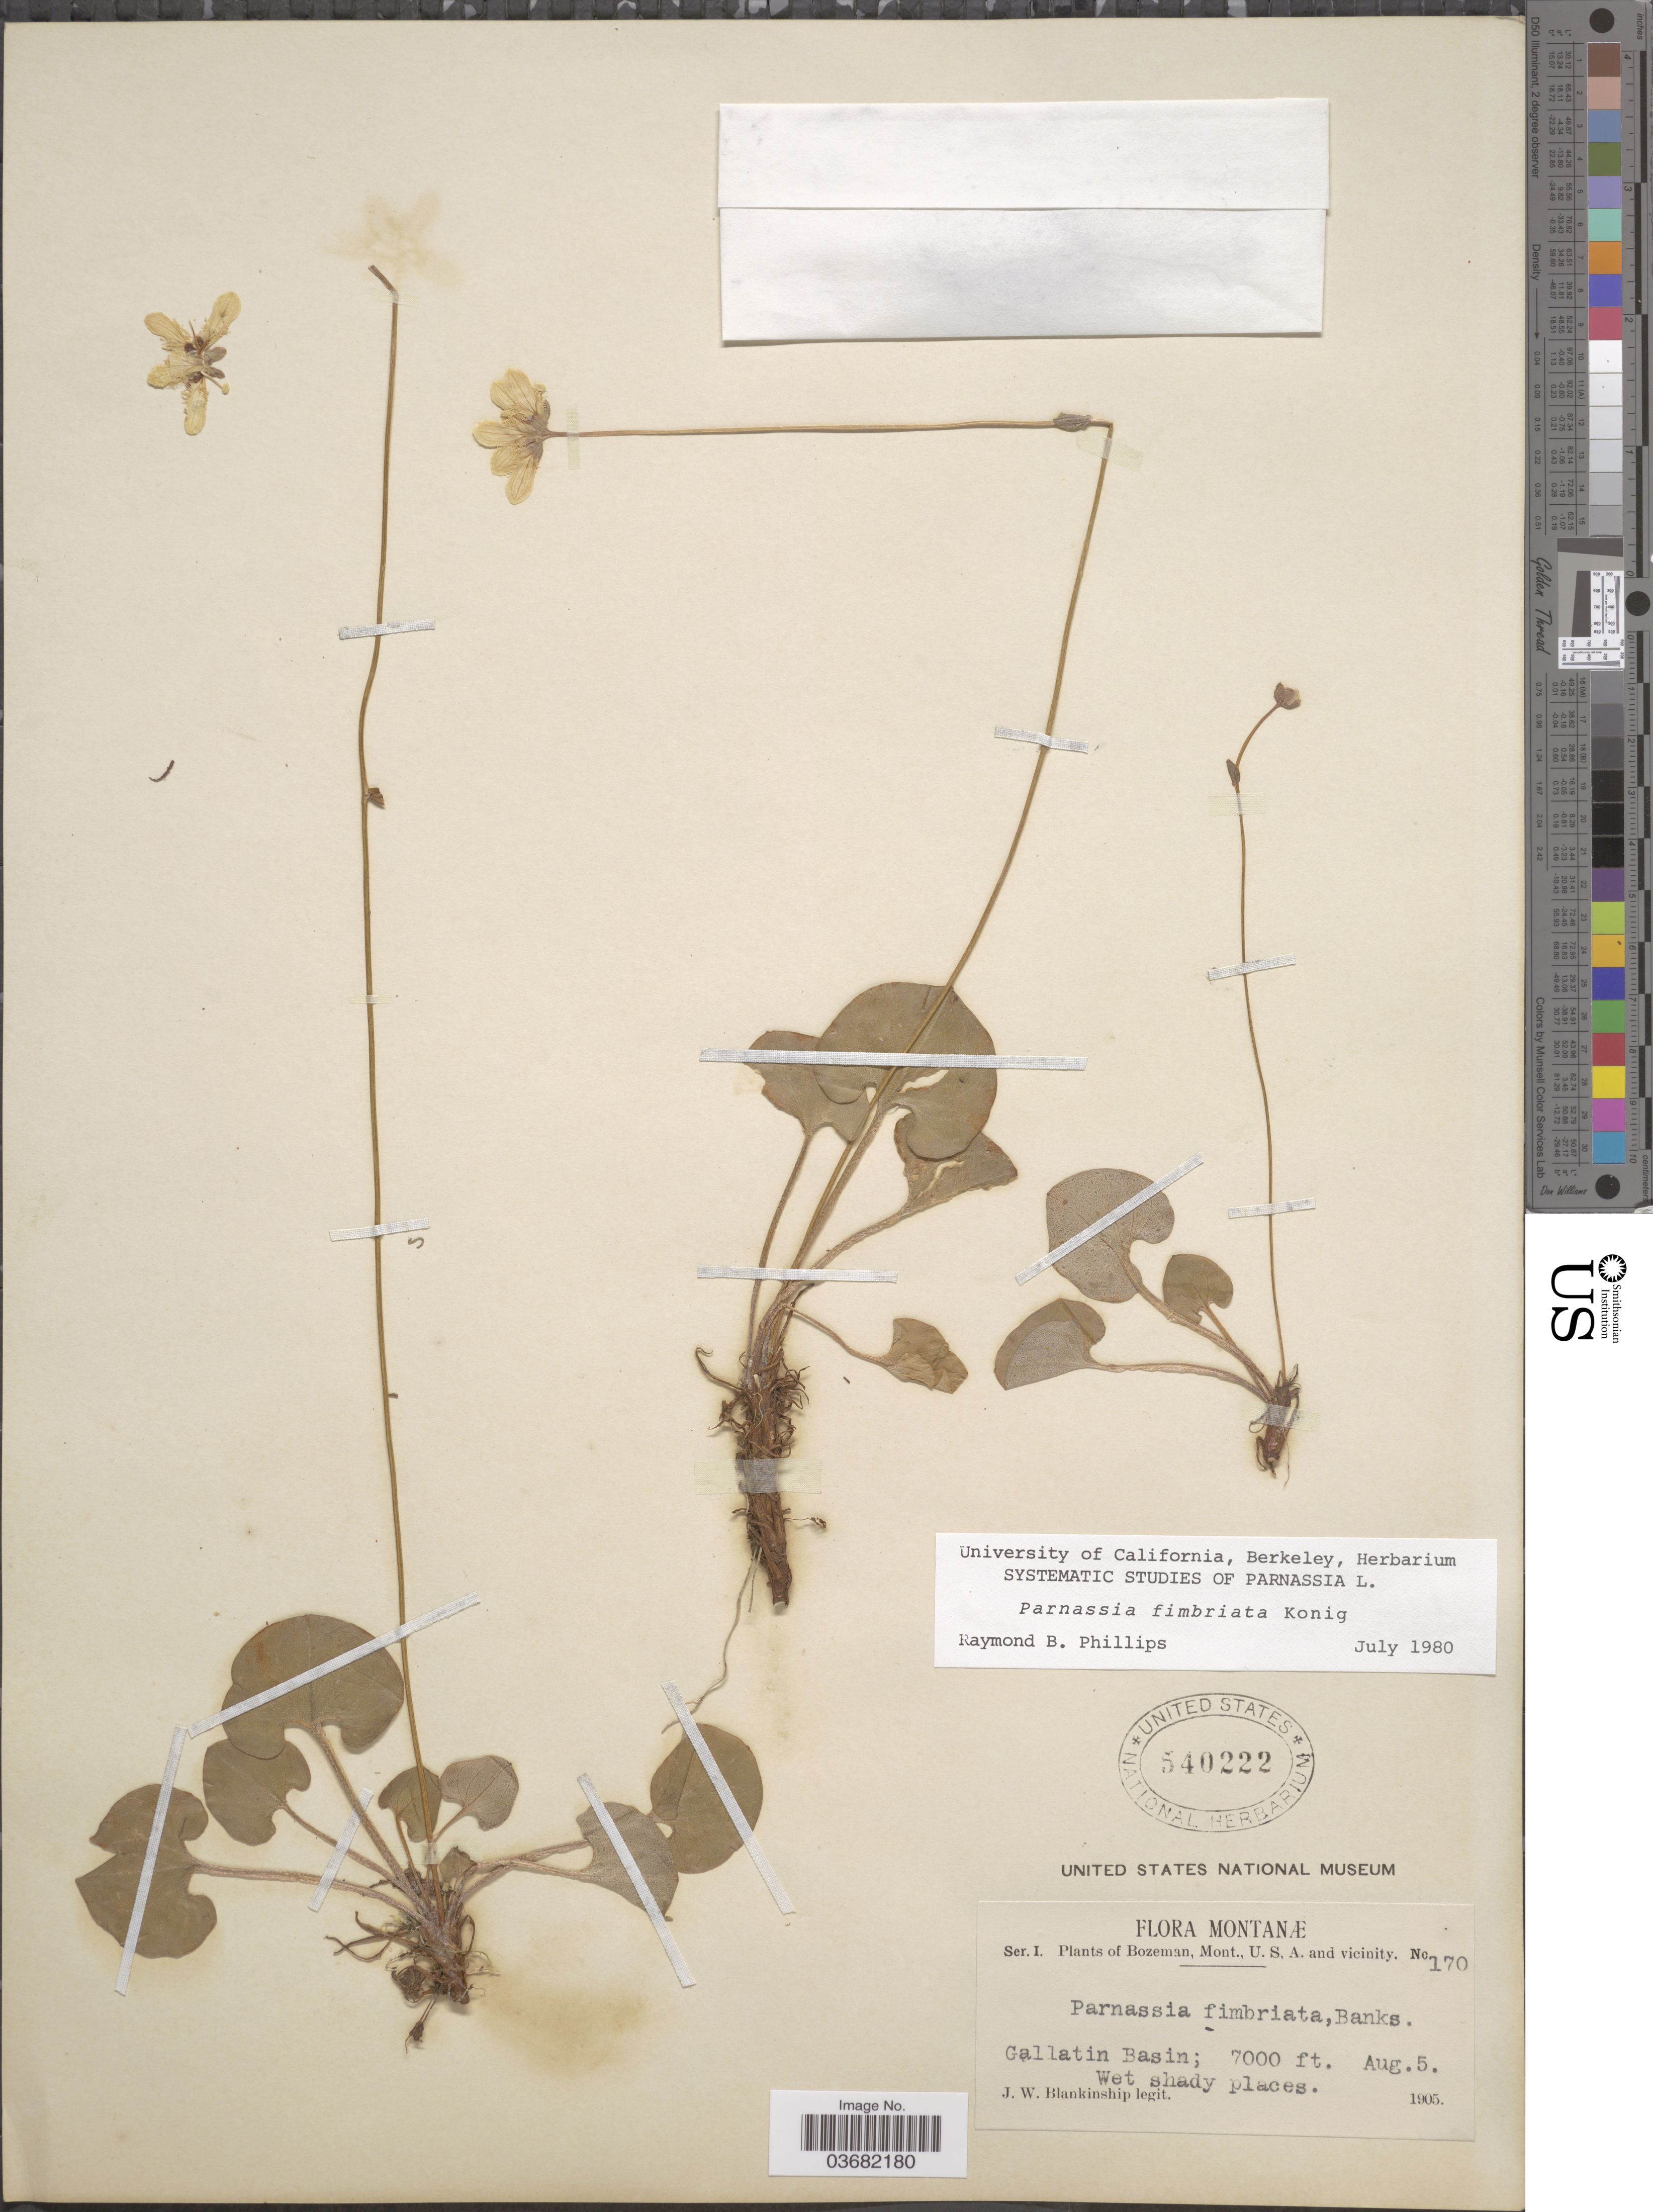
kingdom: Plantae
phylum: Tracheophyta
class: Magnoliopsida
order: Celastrales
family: Parnassiaceae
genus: Parnassia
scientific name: Parnassia fimbriata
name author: K.D. Koenig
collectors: J. W. Blankinship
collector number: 170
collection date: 1905-08-05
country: United States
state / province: Montana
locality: Bozeman, U.S.A. and vicinity. Gallatin Basin.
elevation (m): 2134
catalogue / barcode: US 540222